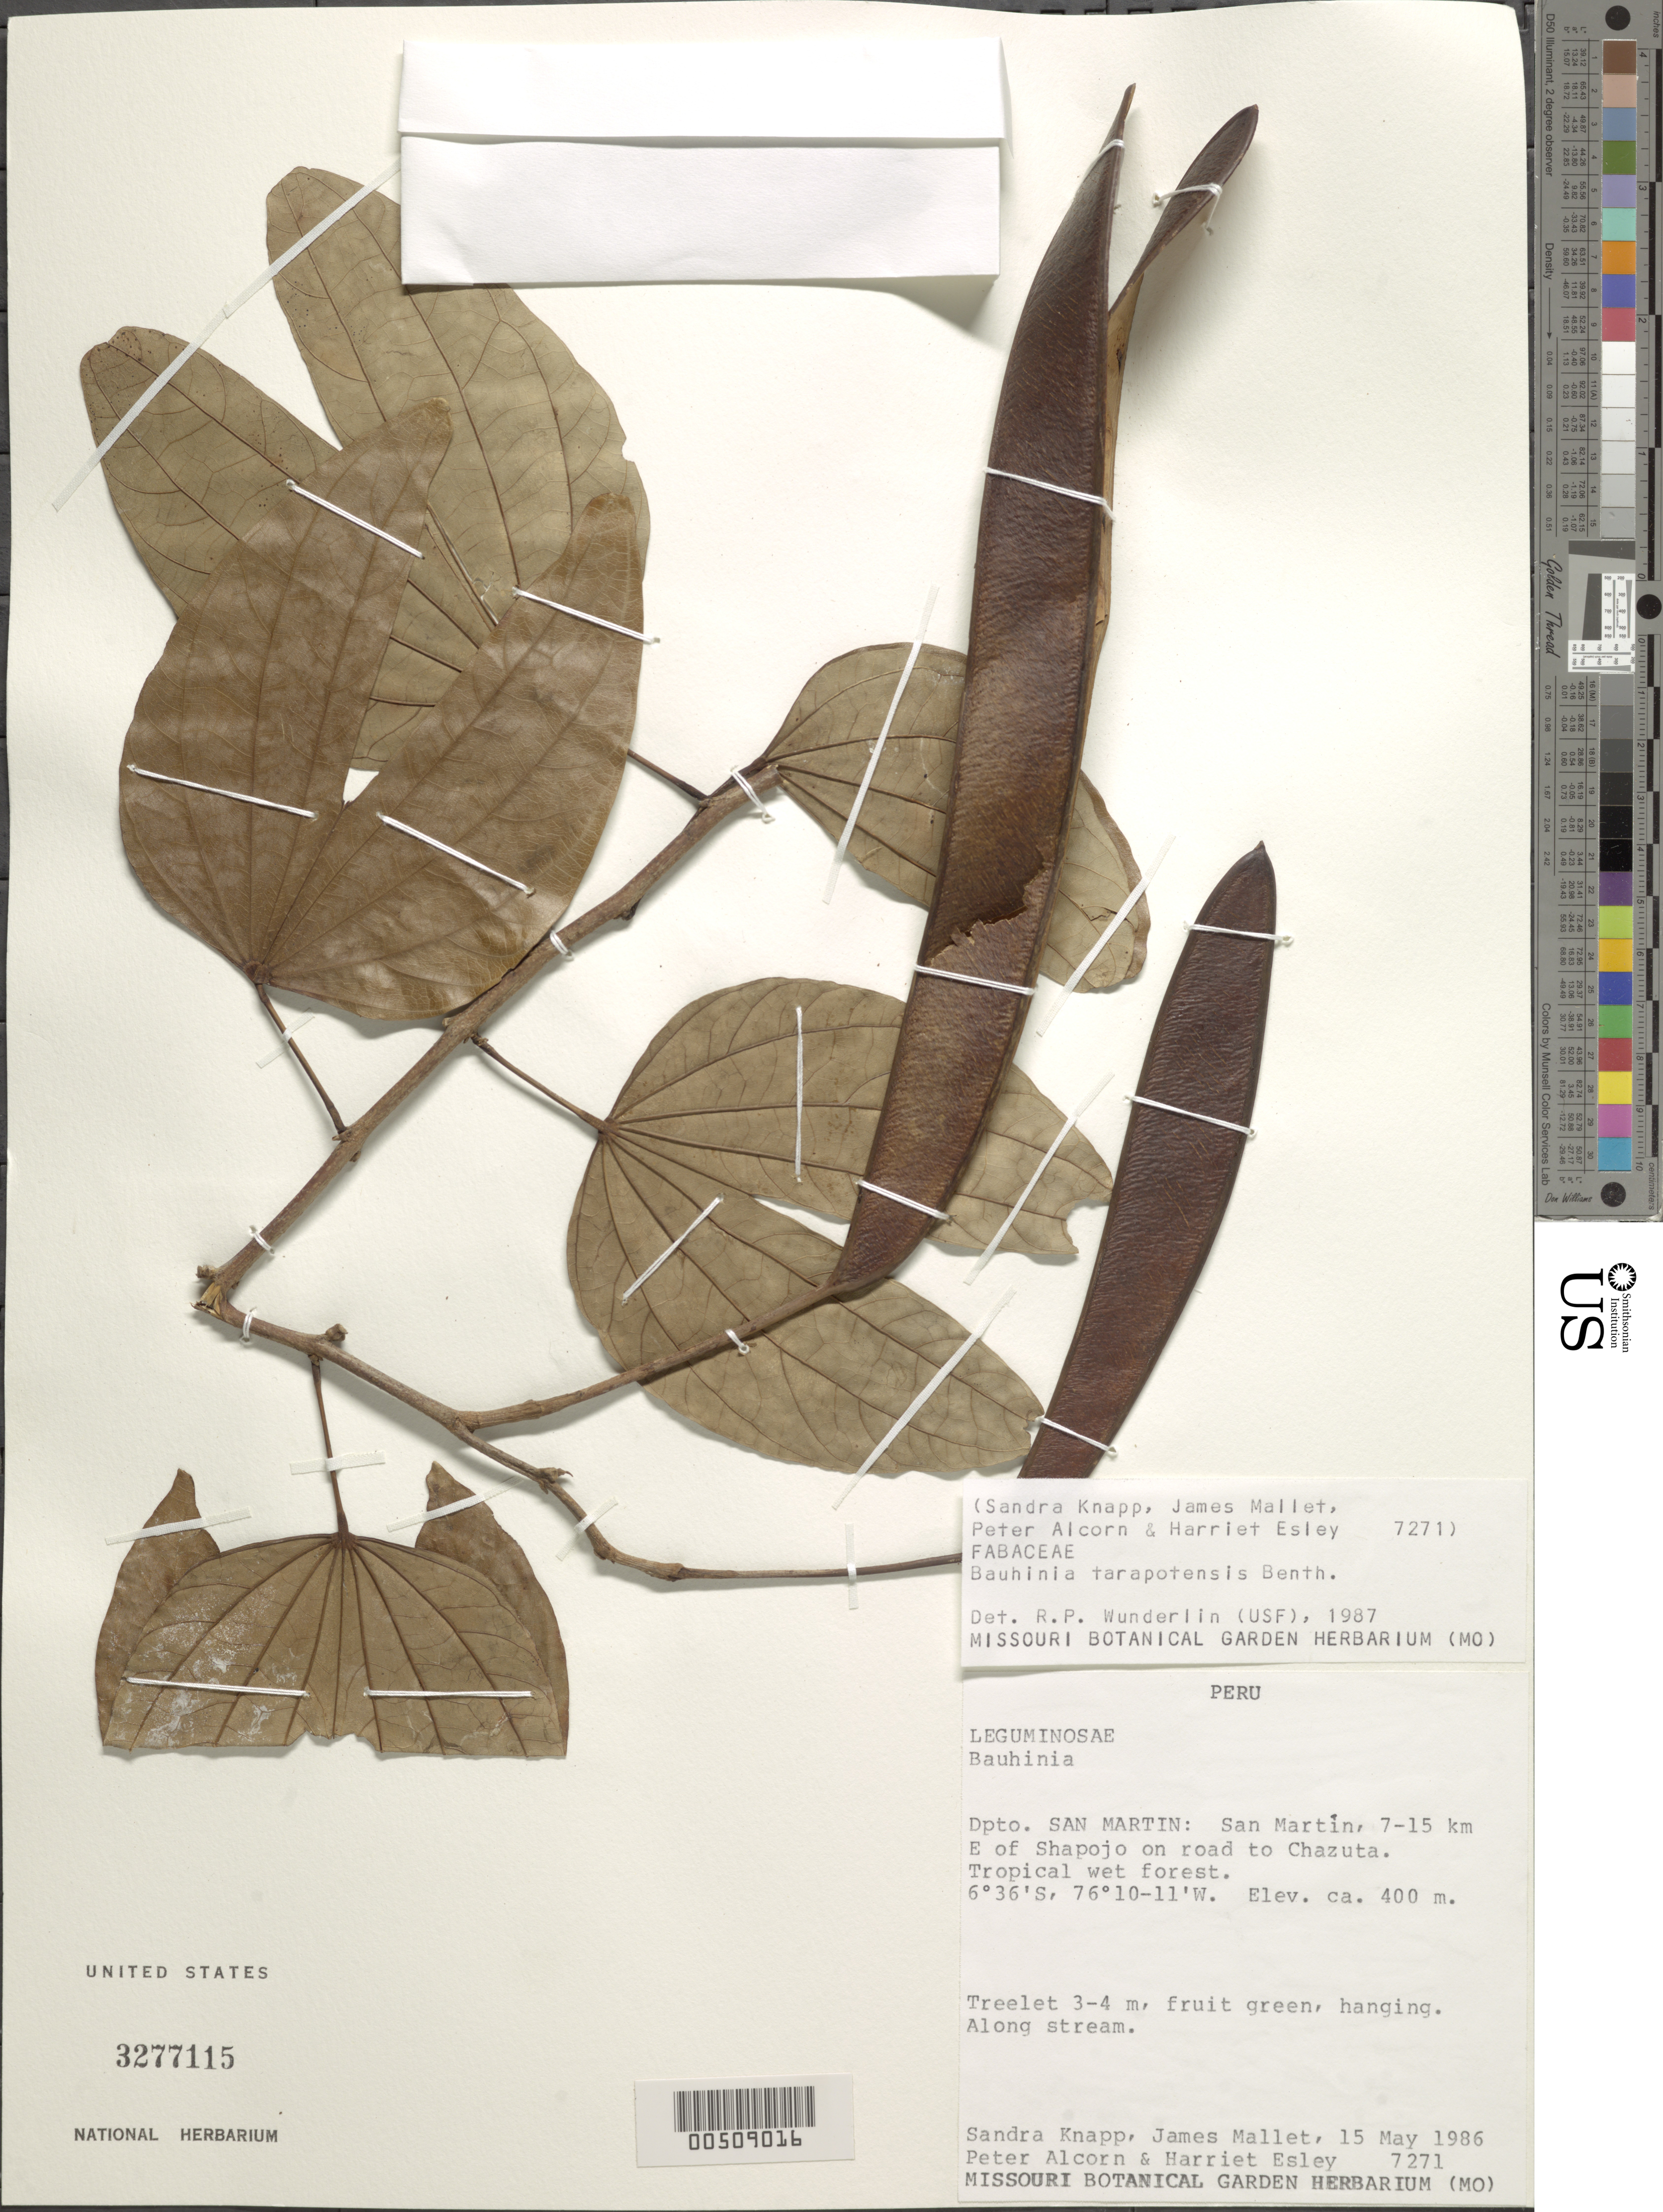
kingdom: Plantae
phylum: Tracheophyta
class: Magnoliopsida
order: Fabales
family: Fabaceae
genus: Bauhinia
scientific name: Bauhinia tarapotensis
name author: Benth.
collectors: S. Knapp, J. Mallet, P. Alcorn & H. Esley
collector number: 7271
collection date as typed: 15 May 1986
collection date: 1986-05-15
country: Peru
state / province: San Martín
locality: E of shapojo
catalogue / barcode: US 3277115